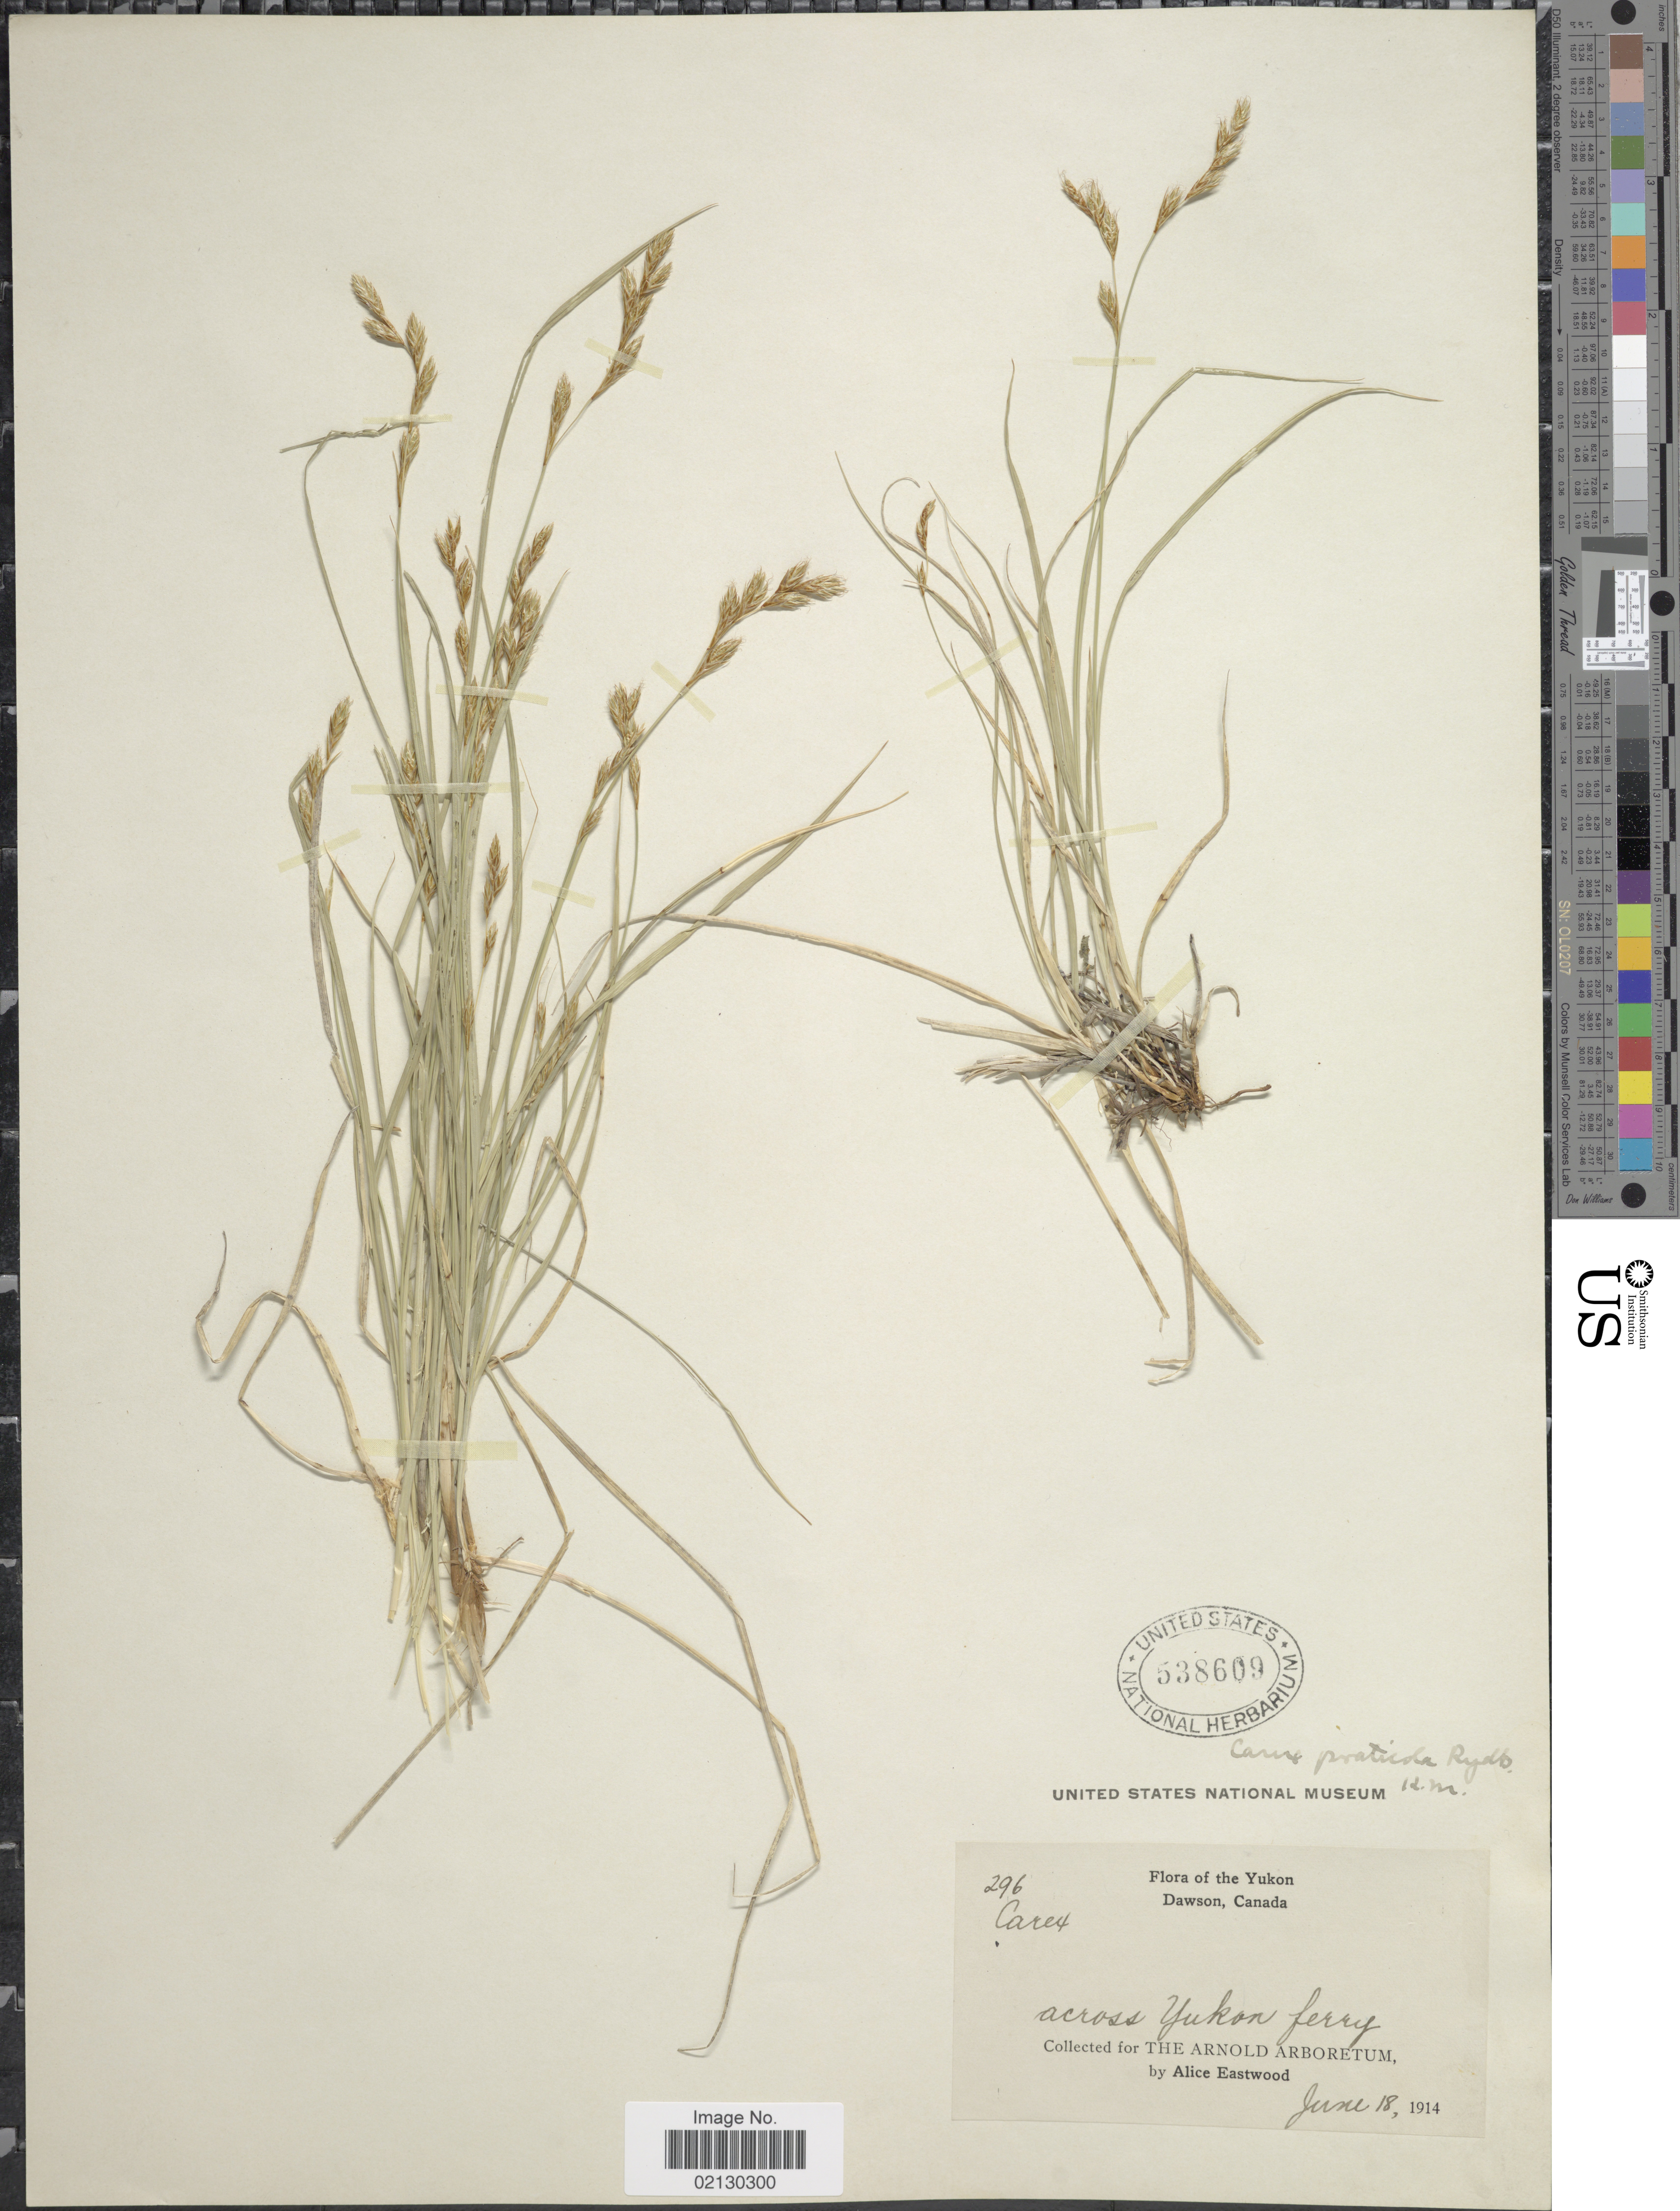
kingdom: Plantae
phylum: Tracheophyta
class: Liliopsida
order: Poales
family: Cyperaceae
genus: Carex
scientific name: Carex praticola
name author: Rydb.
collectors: A. Eastwood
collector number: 296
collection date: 1914-06-18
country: Canada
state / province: Yukon Territory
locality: Dawson, across Yukon Valley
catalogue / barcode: US 538609